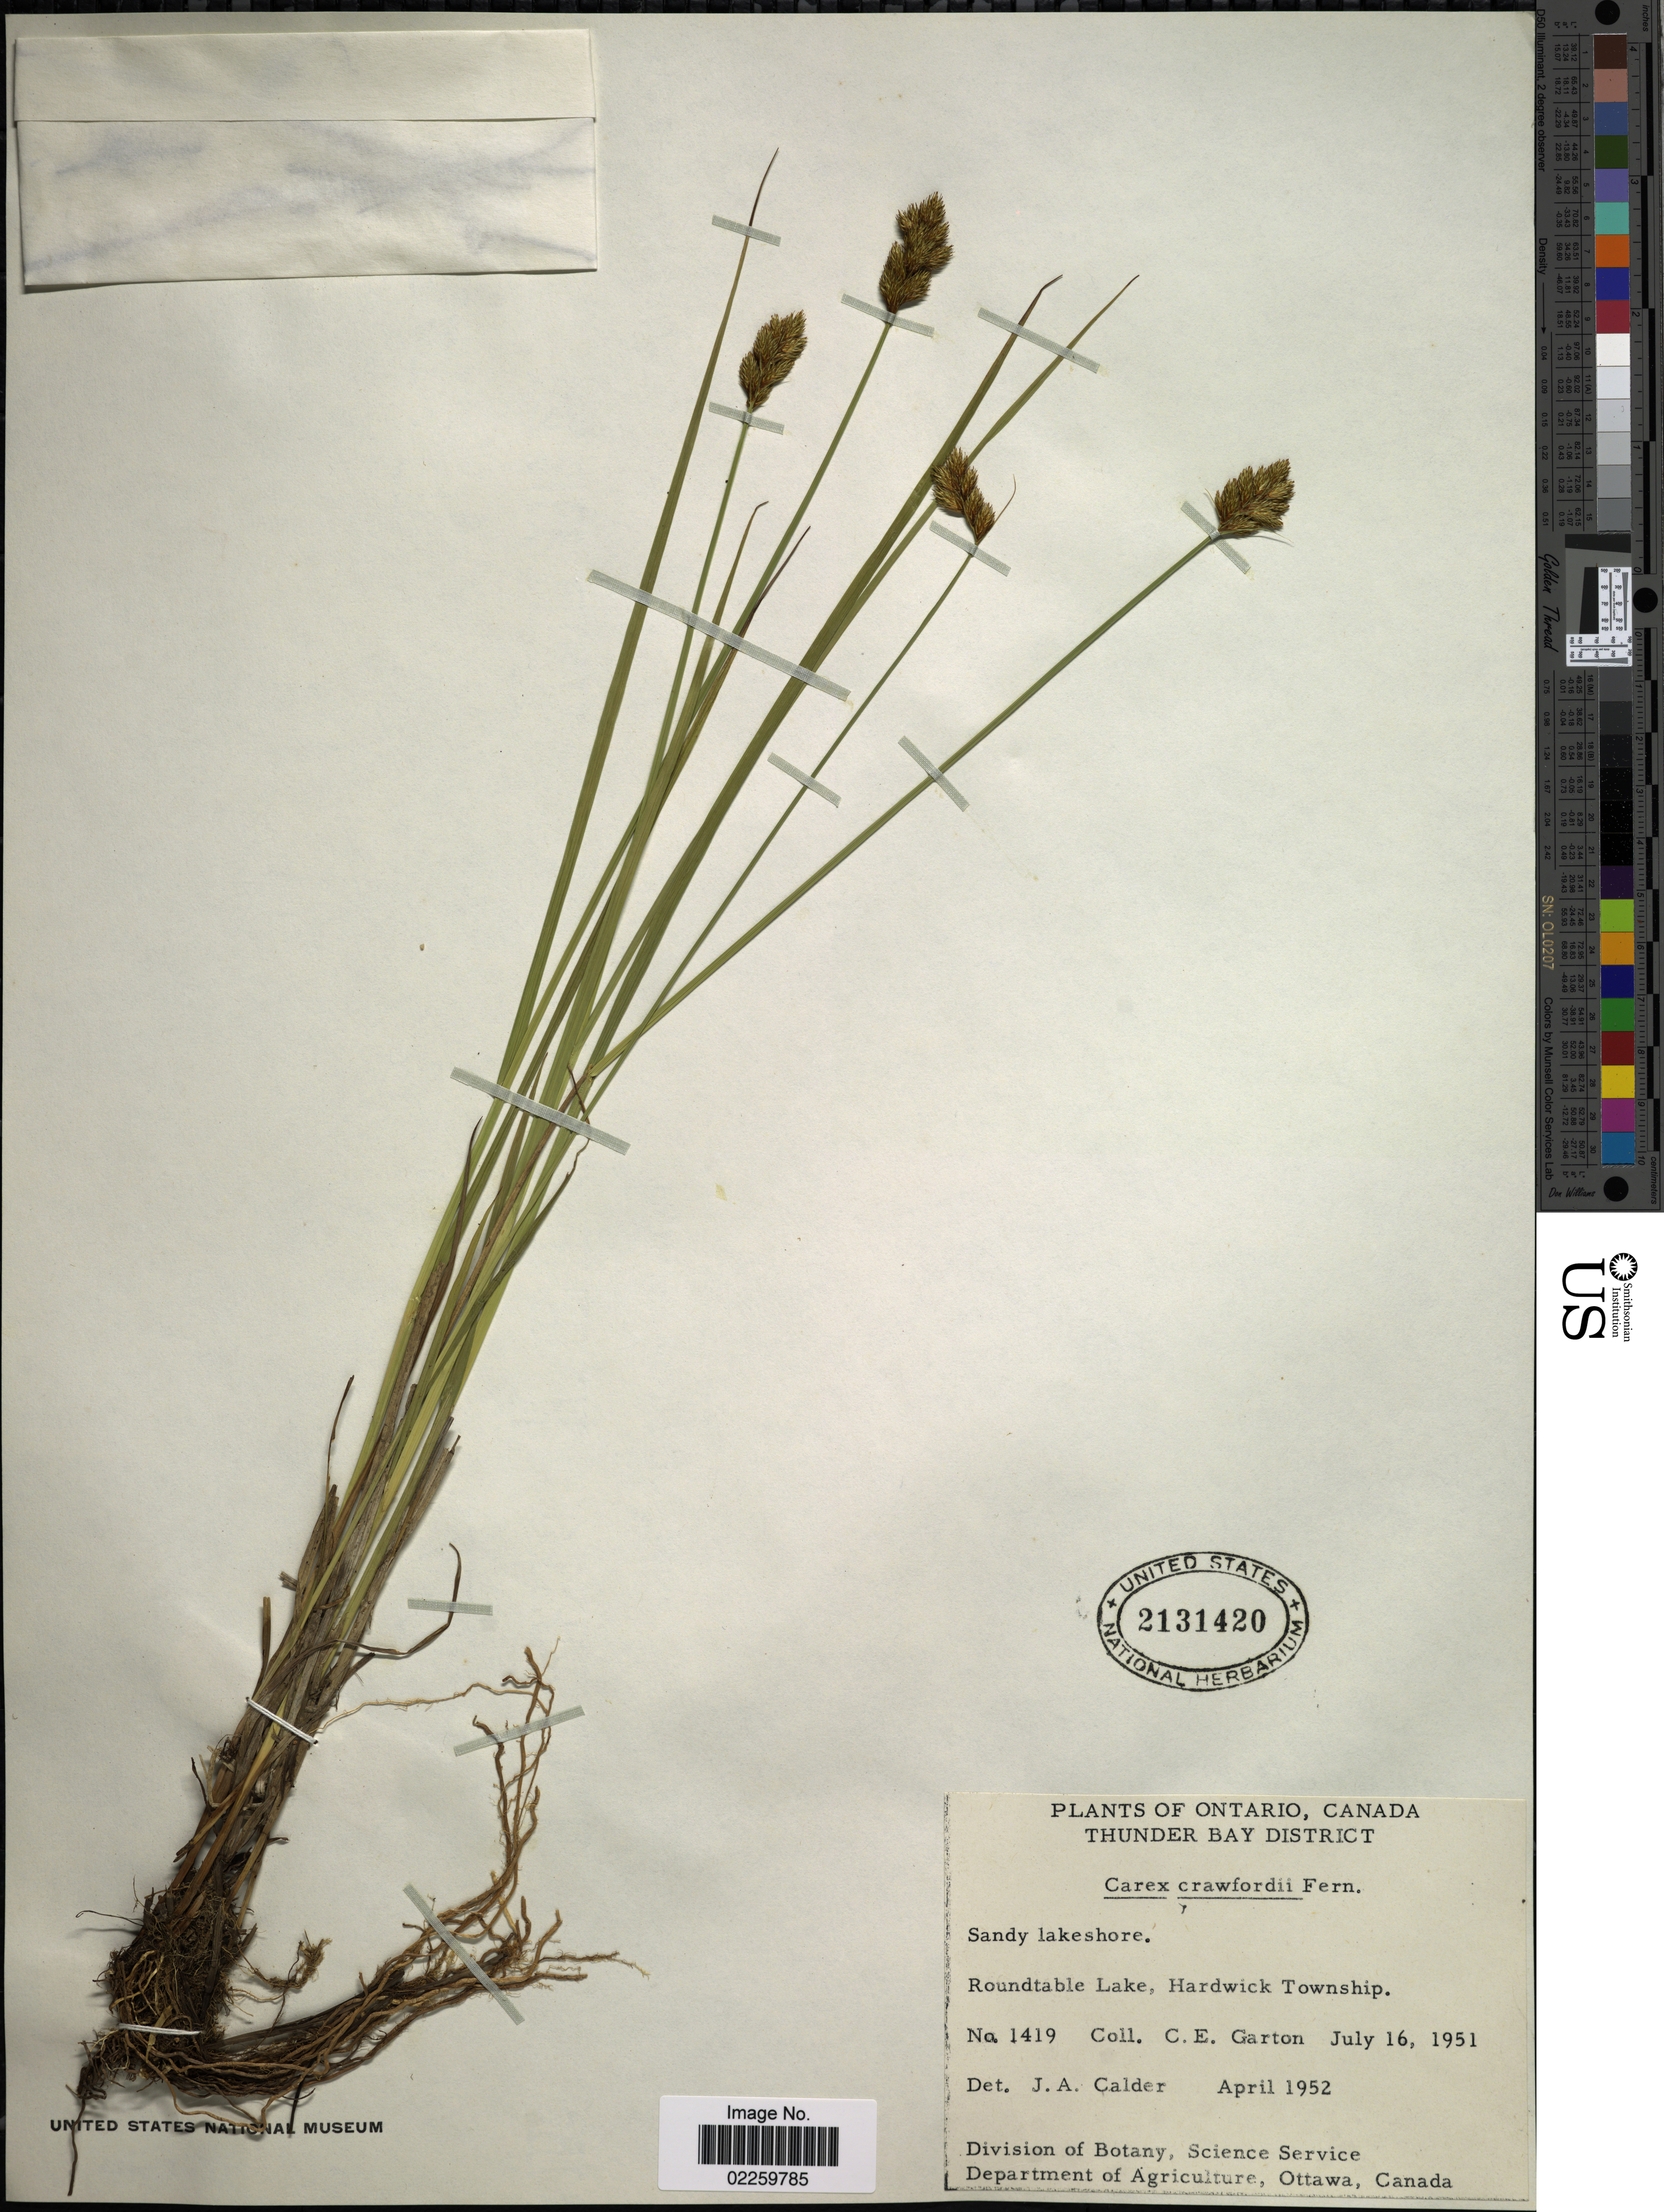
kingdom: Plantae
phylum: Tracheophyta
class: Liliopsida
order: Poales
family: Cyperaceae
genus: Carex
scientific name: Carex crawfordii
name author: Fernald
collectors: C. E. Garton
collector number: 1419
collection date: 1951-07-16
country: Canada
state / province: Ontario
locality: Thunder Bay District, sandy lakeshore, Roundtable Lake, Hardwick Township.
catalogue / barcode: US 2131420